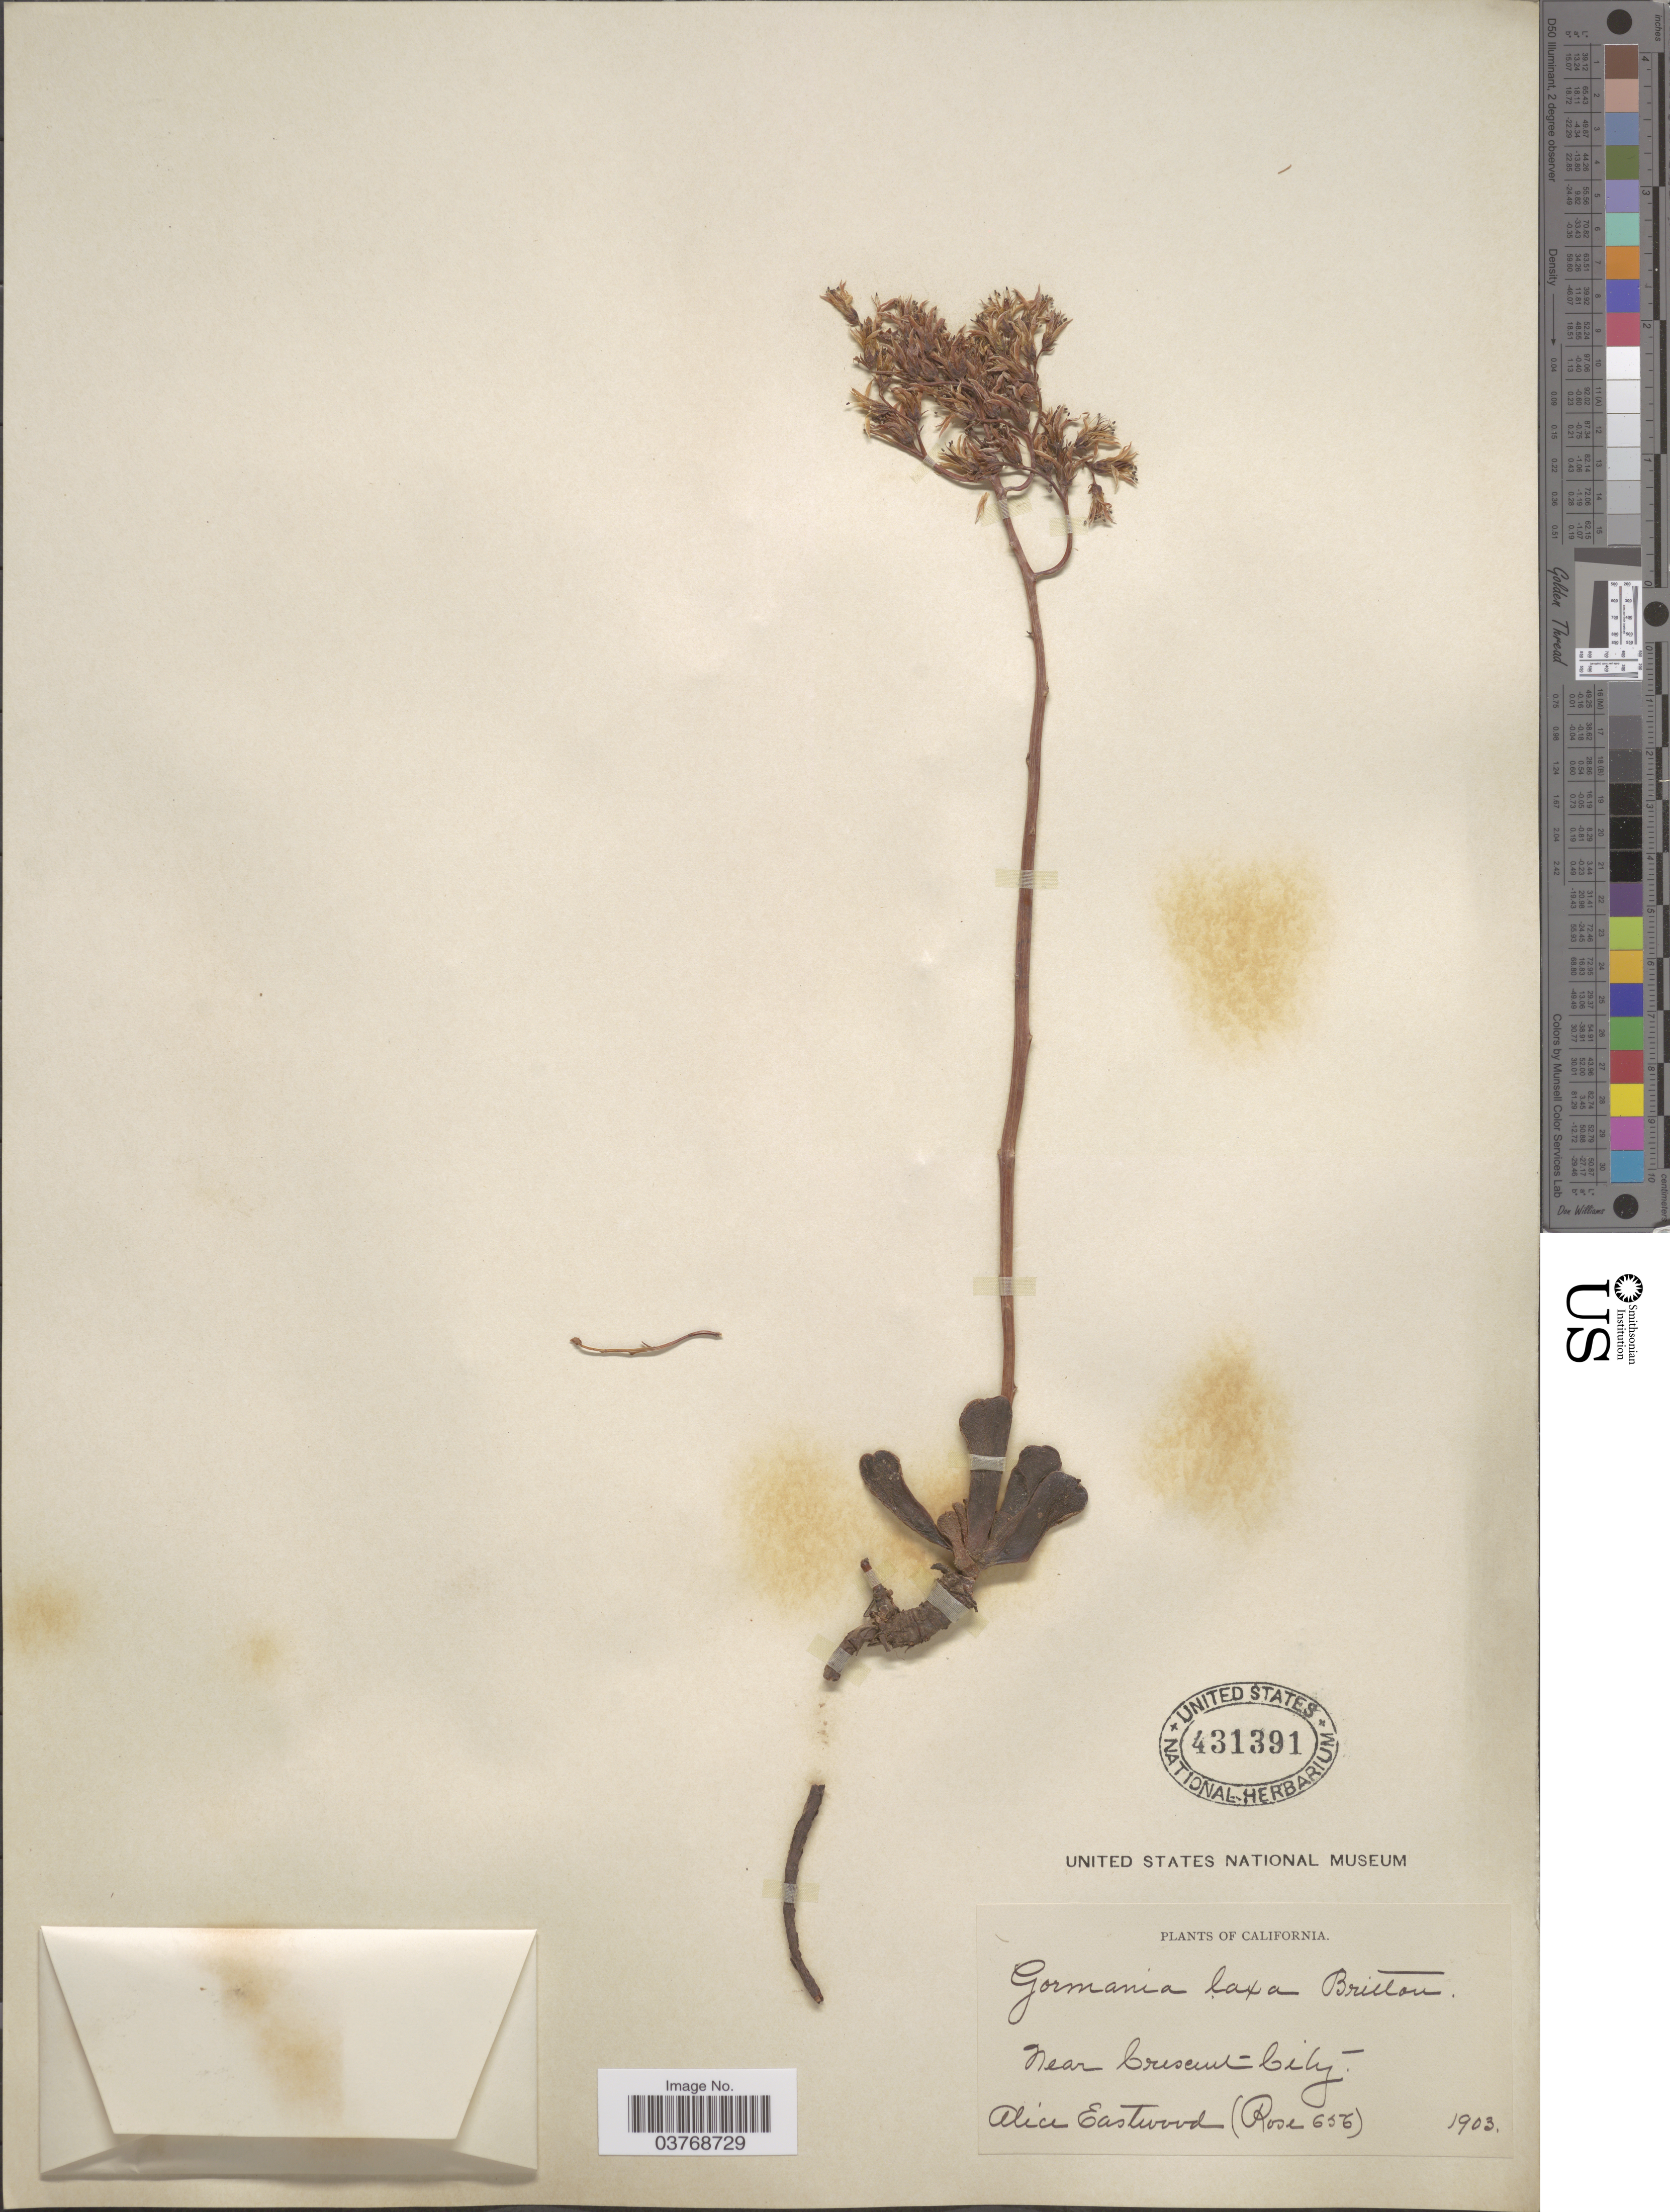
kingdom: Plantae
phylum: Tracheophyta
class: Magnoliopsida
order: Saxifragales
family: Crassulaceae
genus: Sedum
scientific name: Sedum laxum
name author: (Britton) A. Berger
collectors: A. Eastwood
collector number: Rose656?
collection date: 1903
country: United States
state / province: California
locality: Near Crescent City.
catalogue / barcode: US 431391